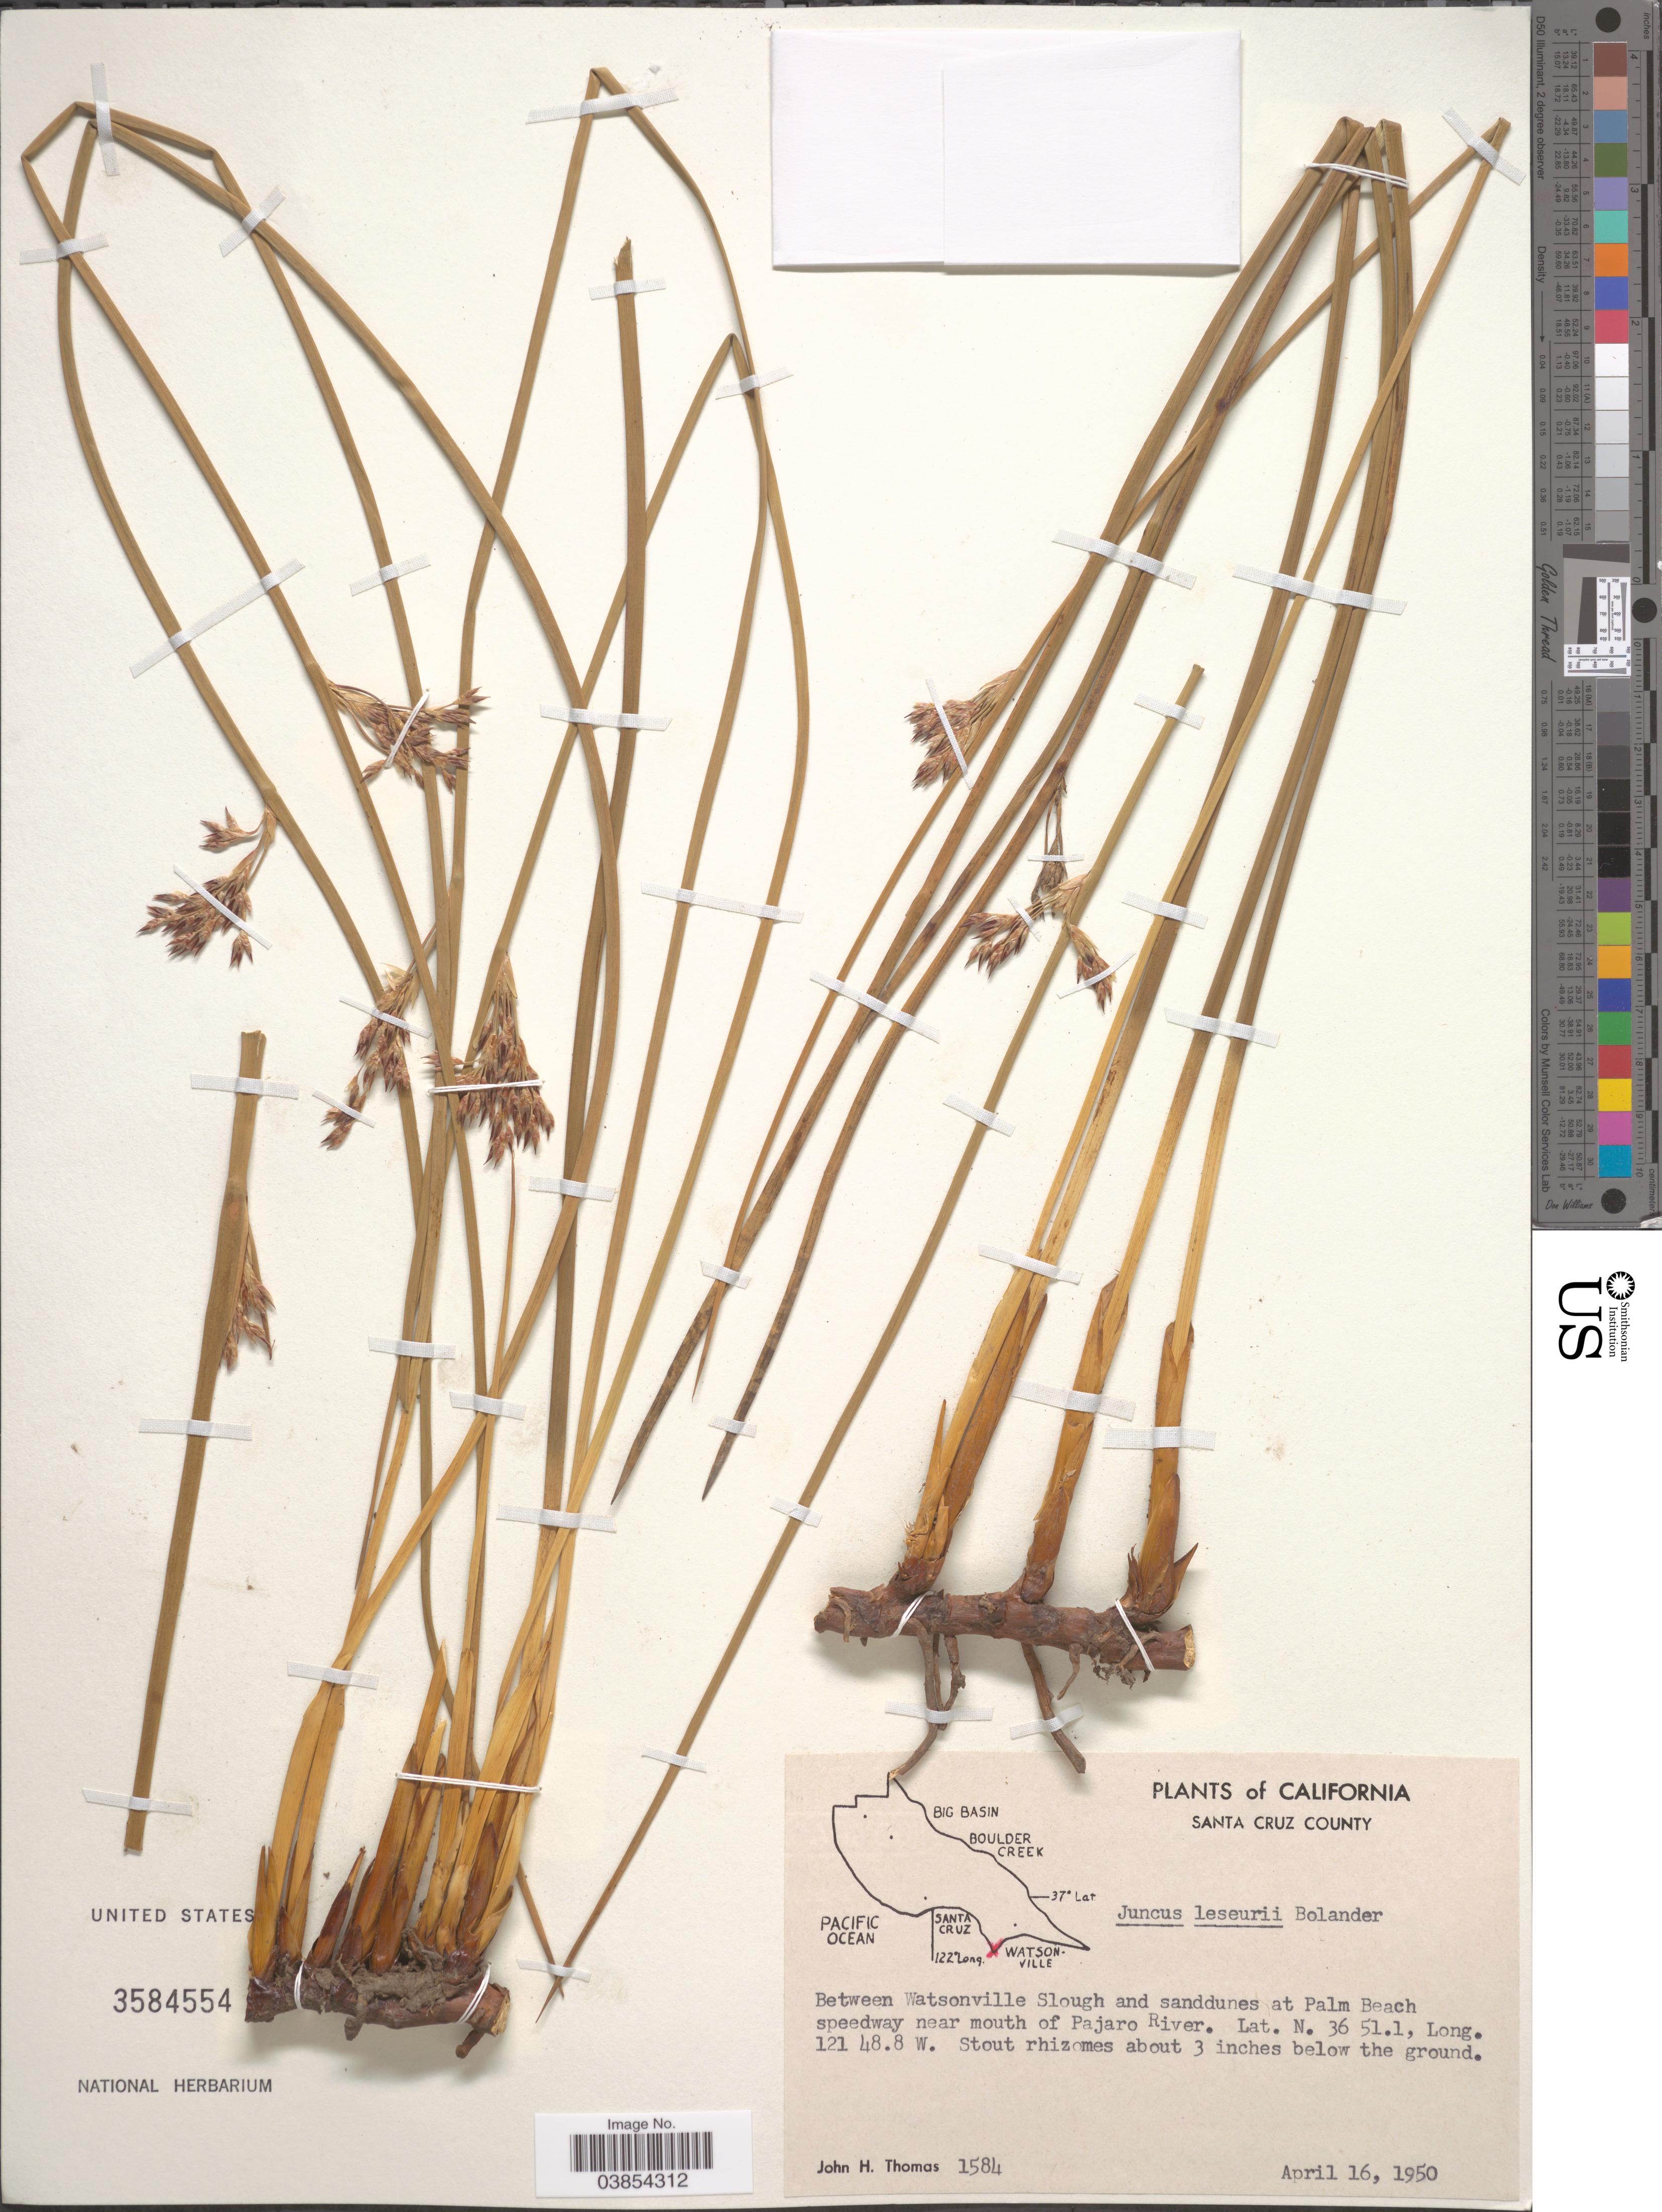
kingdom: Plantae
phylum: Tracheophyta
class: Liliopsida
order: Poales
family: Juncaceae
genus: Juncus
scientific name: Juncus lesueurii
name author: Bol.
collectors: J. H. Thomas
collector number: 1584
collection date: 1950-04-16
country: United States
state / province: California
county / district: Santa Cruz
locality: Santa Cruz County. Between Watsonville Slough and sanddunes at Palm Beach speedway near mouth of Pajaro River.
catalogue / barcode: US 3584554